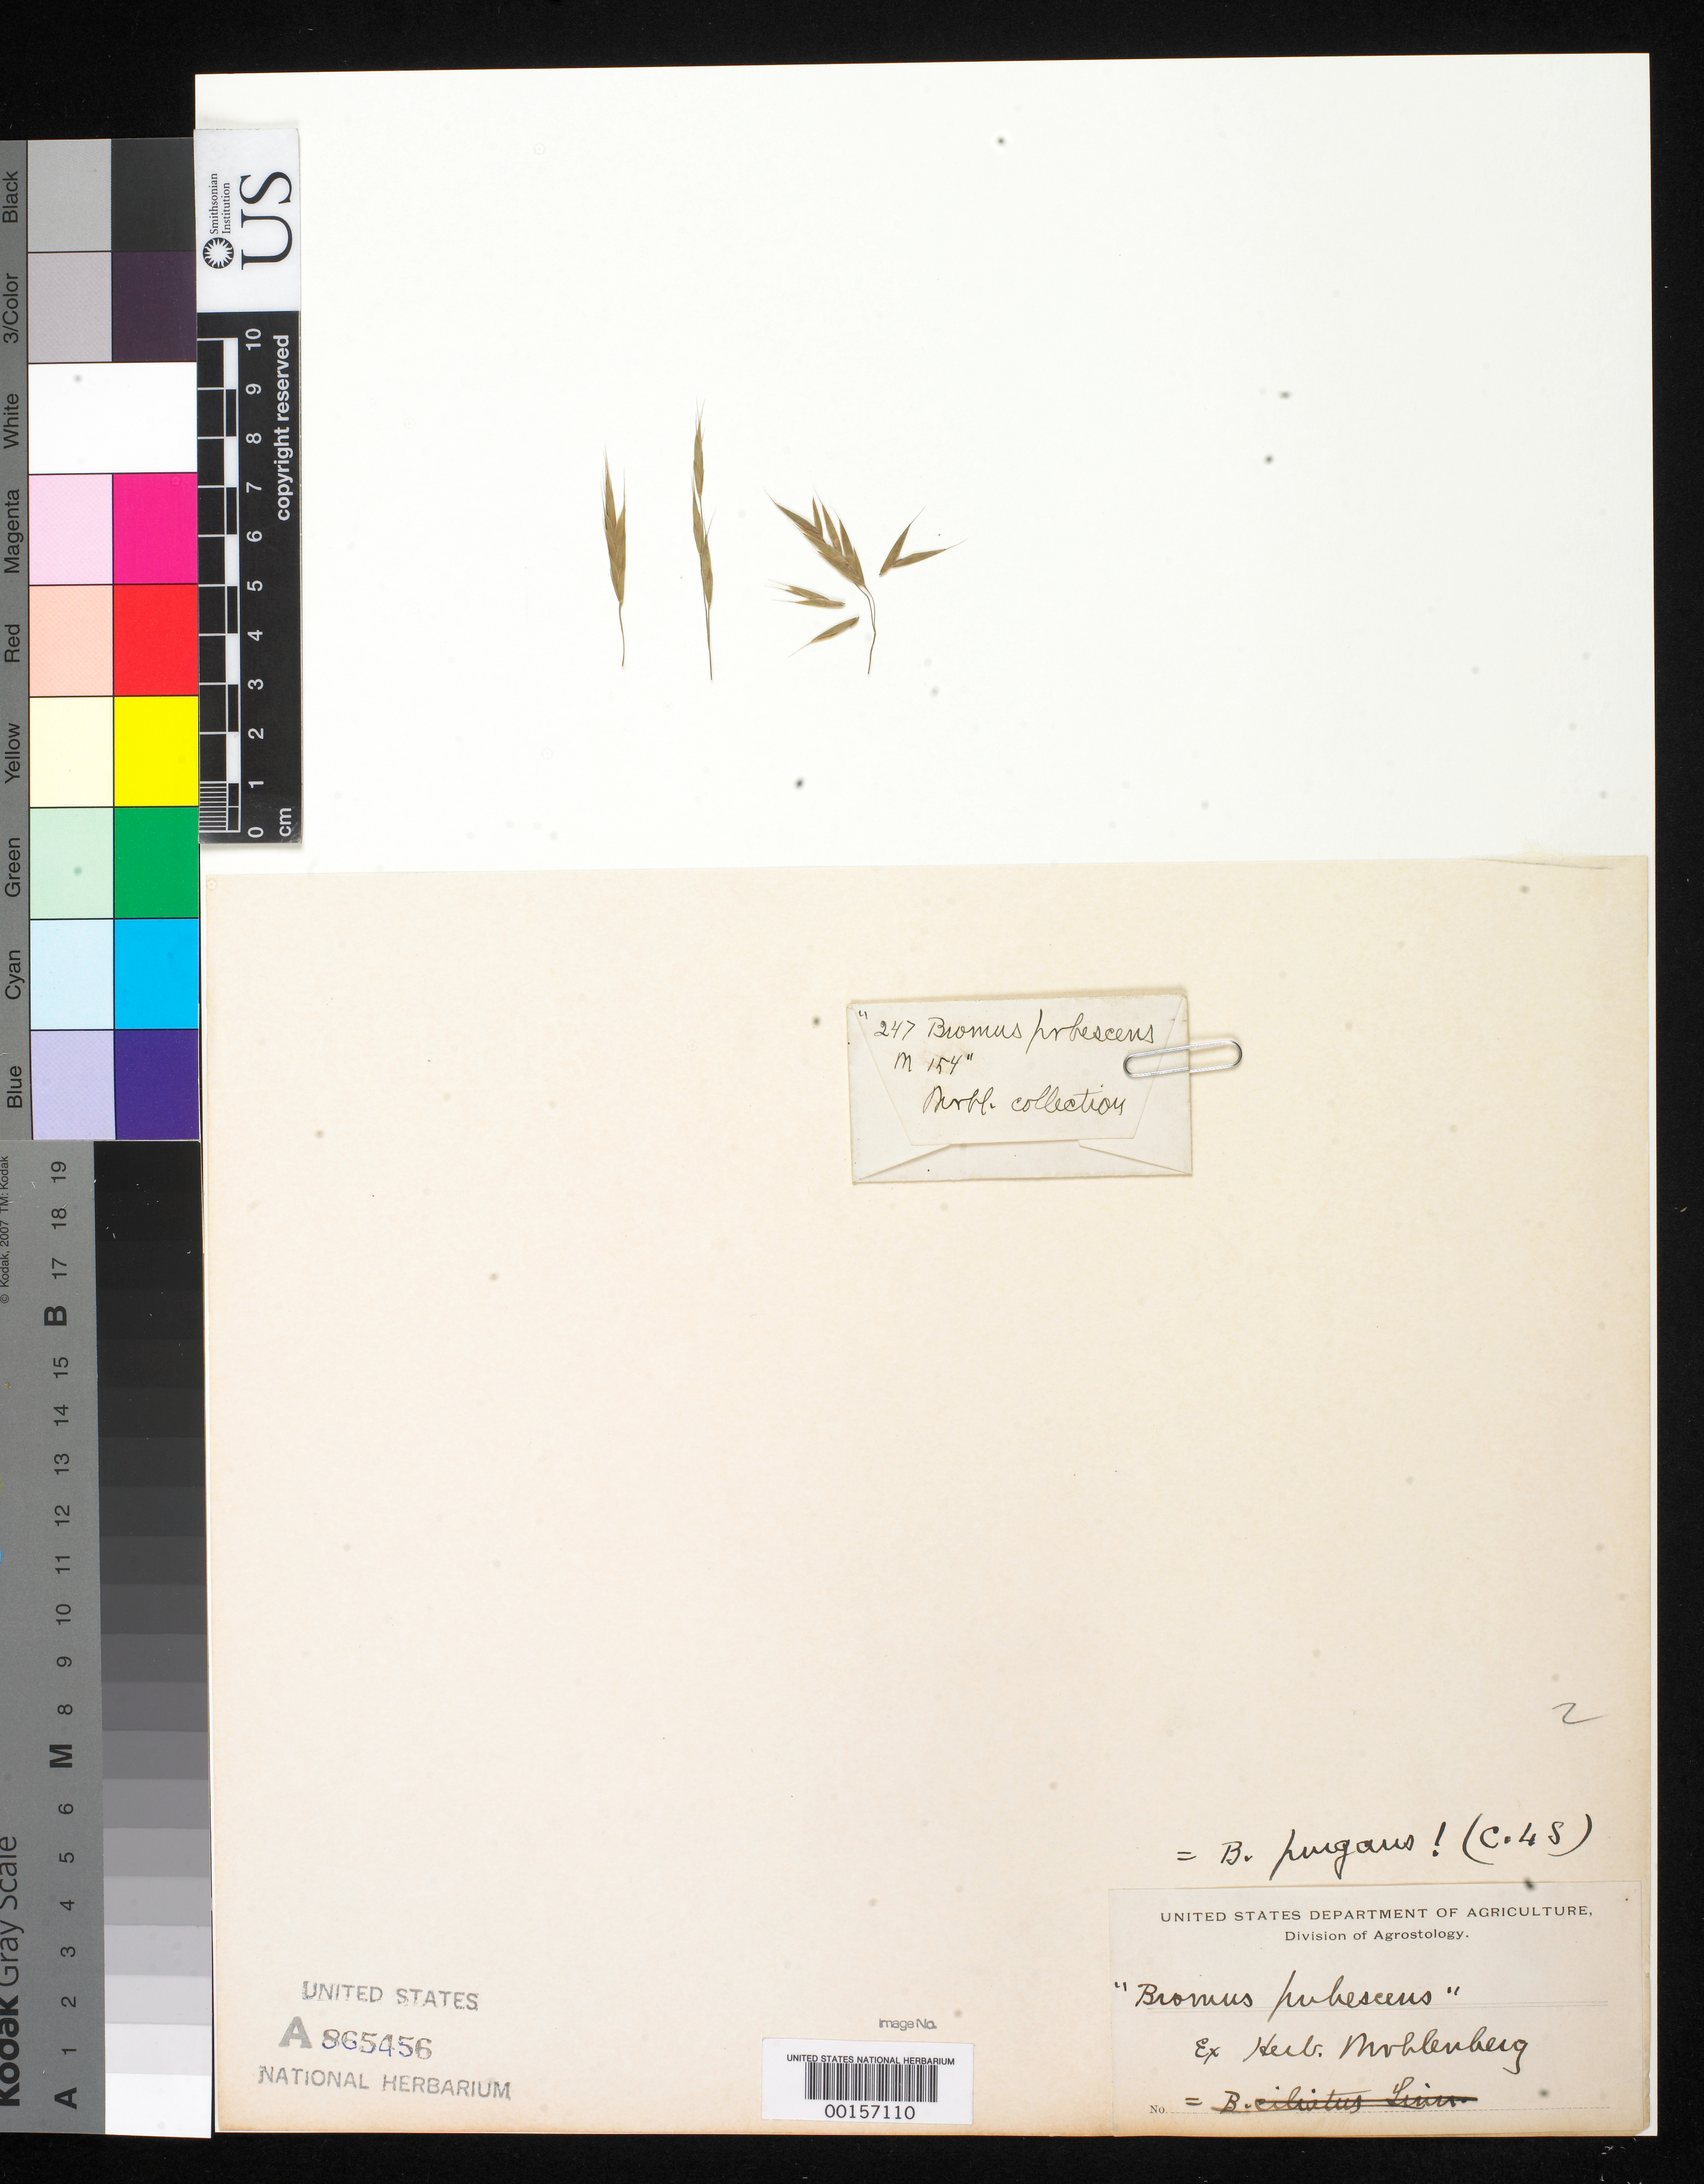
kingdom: Plantae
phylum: Tracheophyta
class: Liliopsida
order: Poales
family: Poaceae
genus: Bromus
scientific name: Bromus pubescens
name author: Muhl. ex Willd.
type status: Type Fragment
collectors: H. Muhlenberg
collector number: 154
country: United States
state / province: Pennsylvania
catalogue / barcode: US 865456A